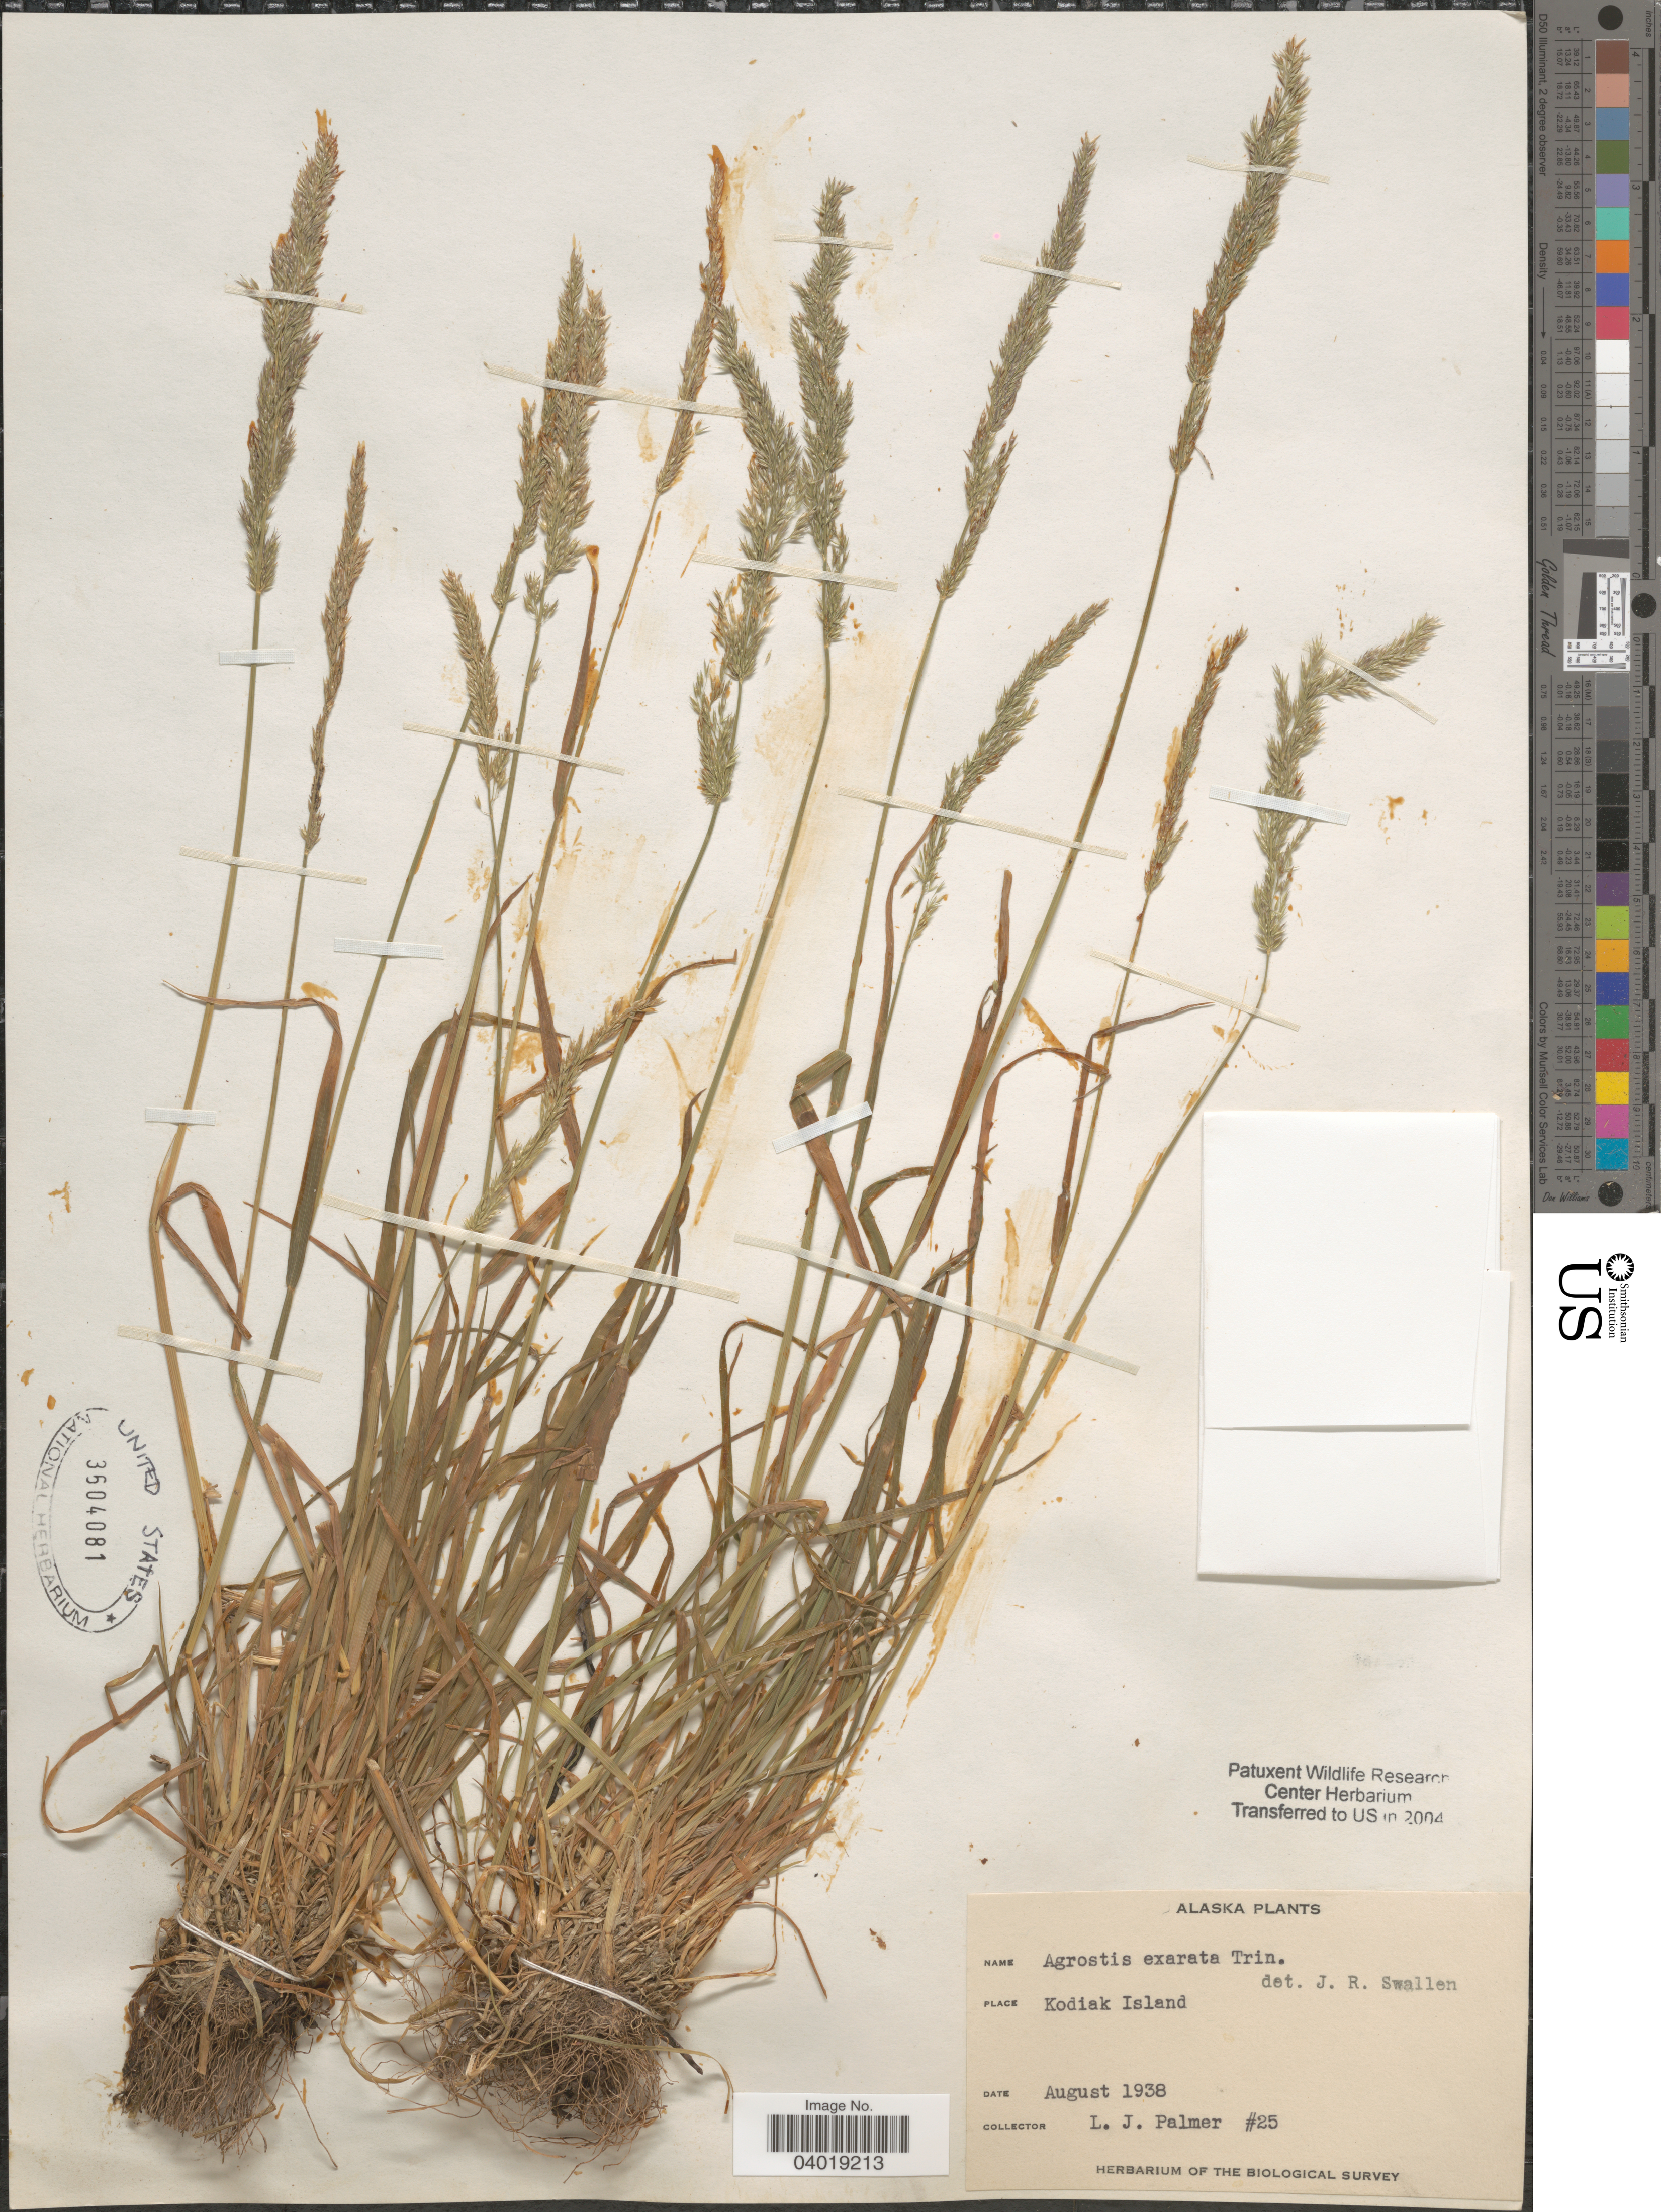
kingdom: Plantae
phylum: Tracheophyta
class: Liliopsida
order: Poales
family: Poaceae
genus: Agrostis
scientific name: Agrostis exarata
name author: Trin.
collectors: L. J. Palmer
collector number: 25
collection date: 1938-08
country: United States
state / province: Alaska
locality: Kodiak Island.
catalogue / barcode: US 3604081